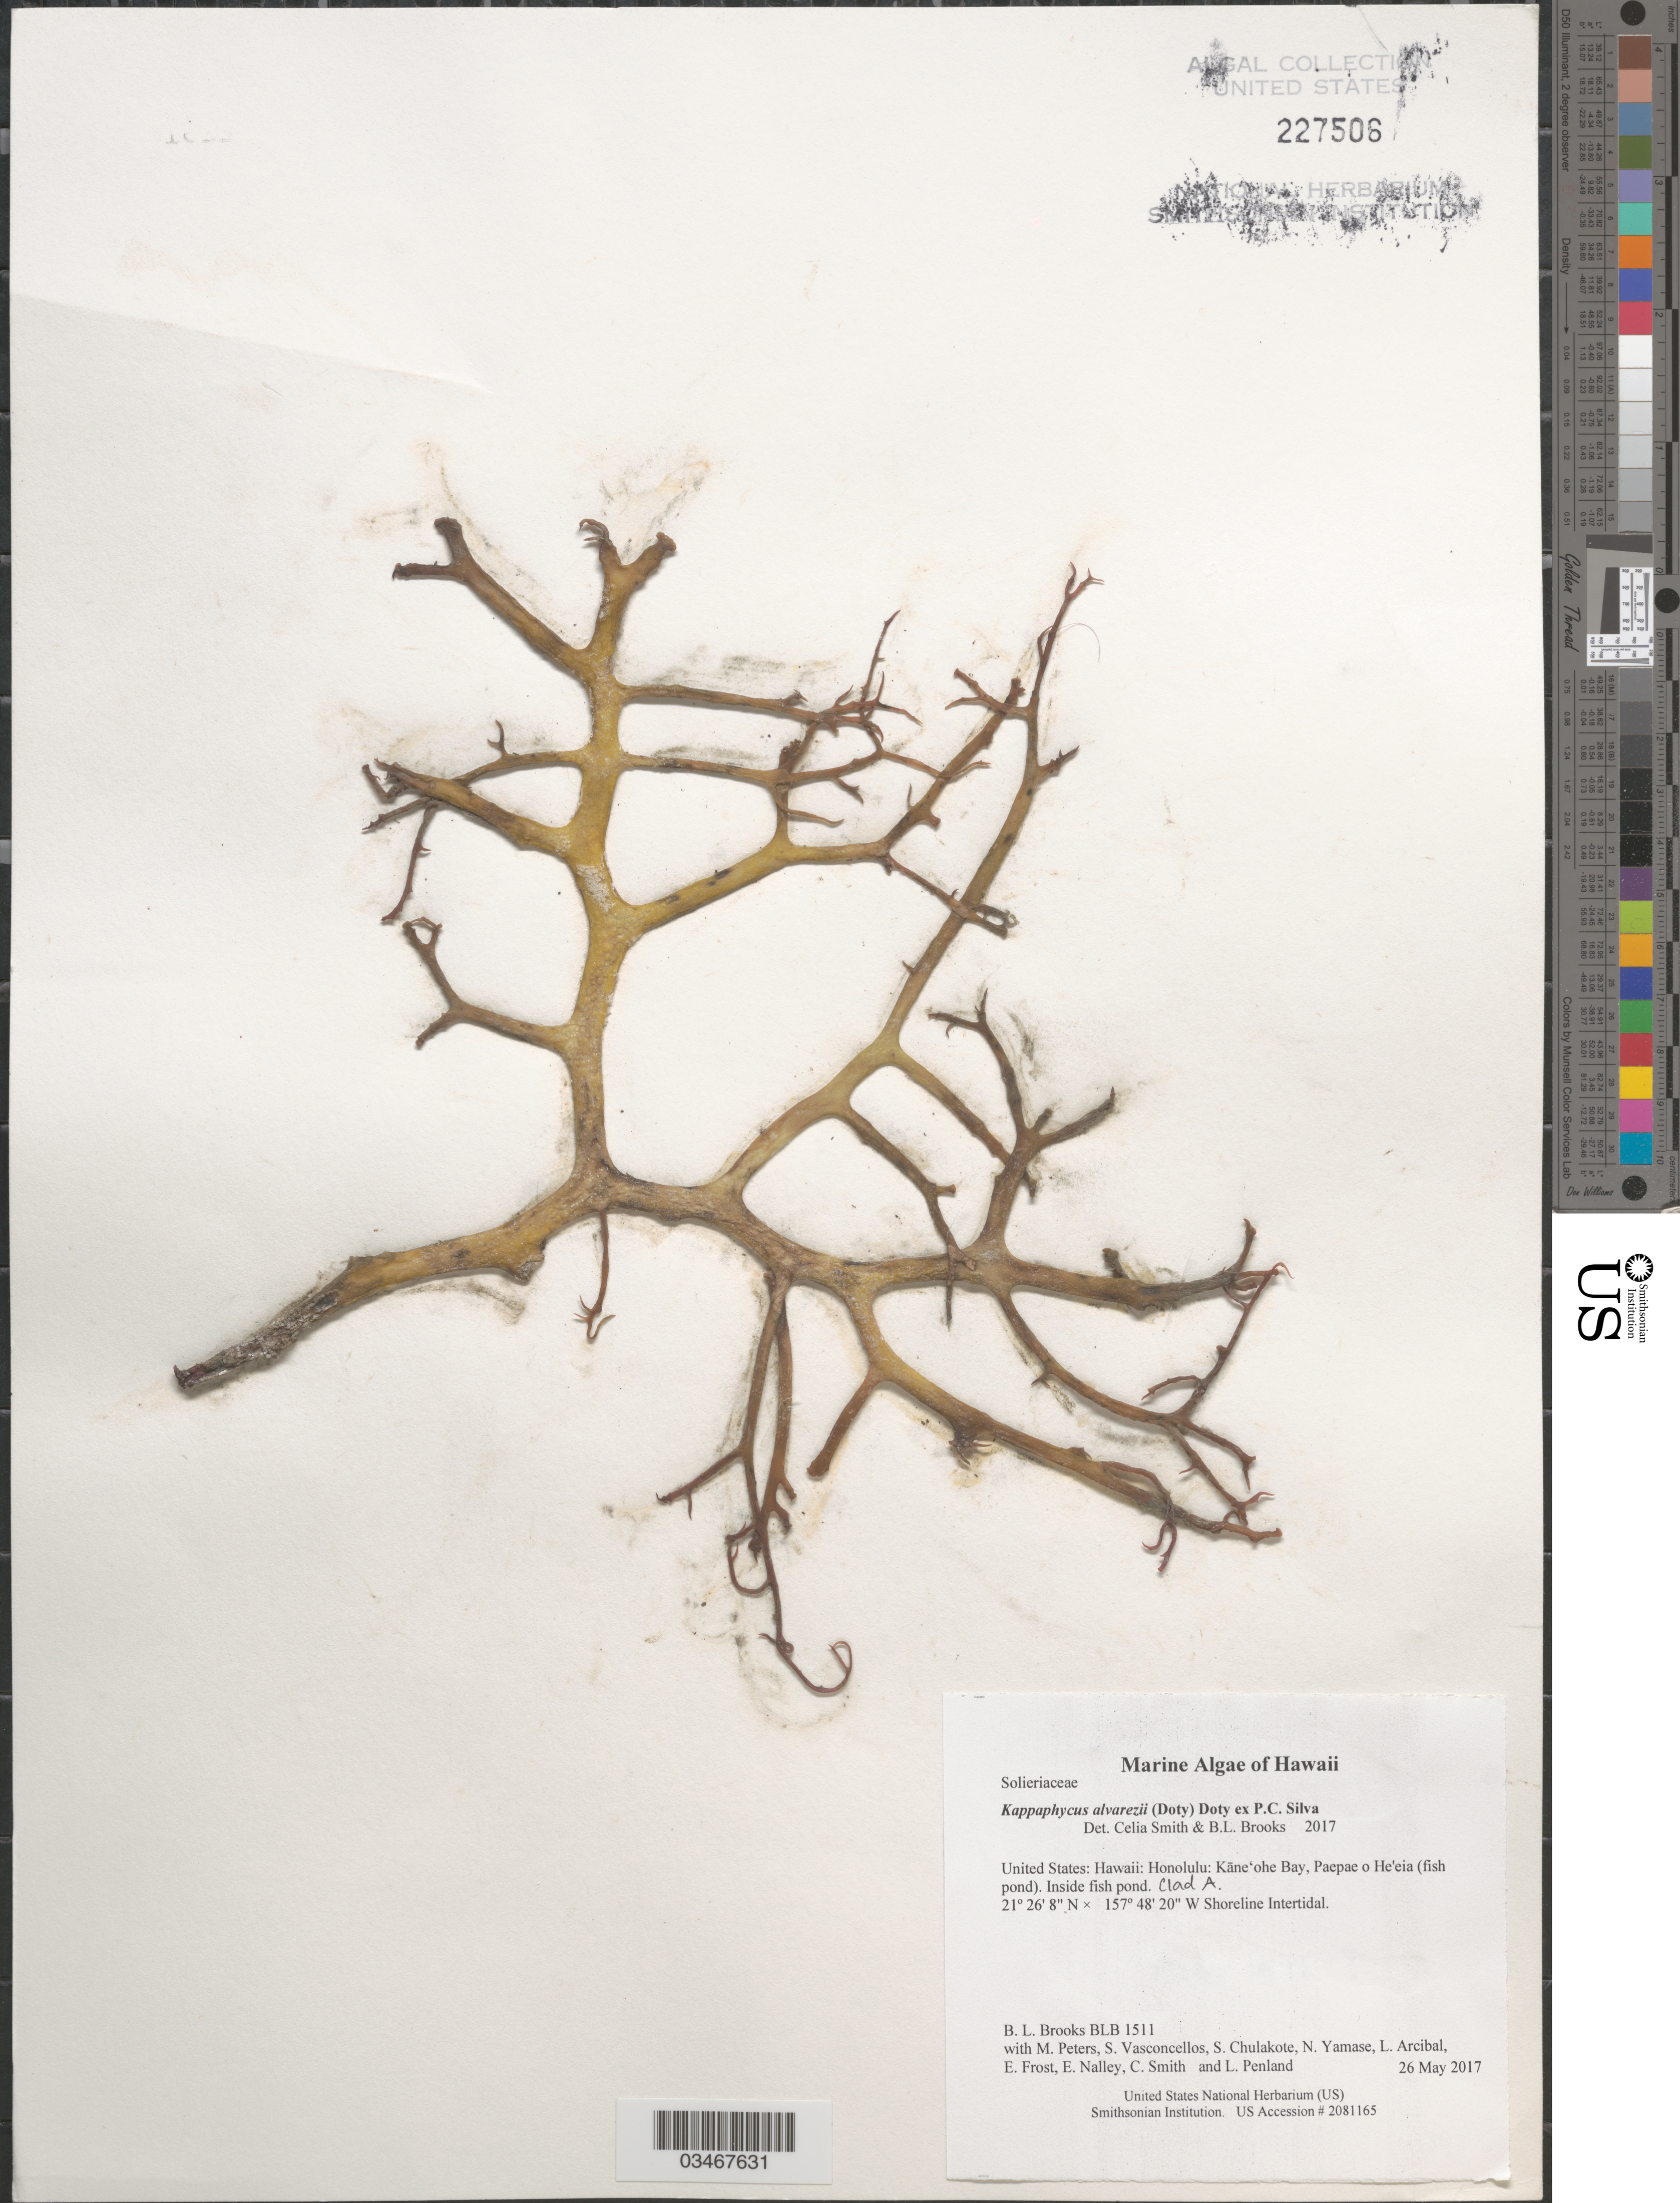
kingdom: Plantae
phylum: Rhodophyta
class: Florideophyceae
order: Gigartinales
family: Solieriaceae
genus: Kappaphycus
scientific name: Kappaphycus alvarezii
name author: (Doty) Doty ex P.C. Silva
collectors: B. Brooks, M. Peters, S. Vasconcellos, S. Chulakote & et al.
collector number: BLB 1511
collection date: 2017-05-26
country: United States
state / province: Hawaii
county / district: Honolulu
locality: Honolulu: Kāne'ohe Bay, Paepae o He'eia (fish pond). Clad A [unsure placement].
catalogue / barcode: US 227506